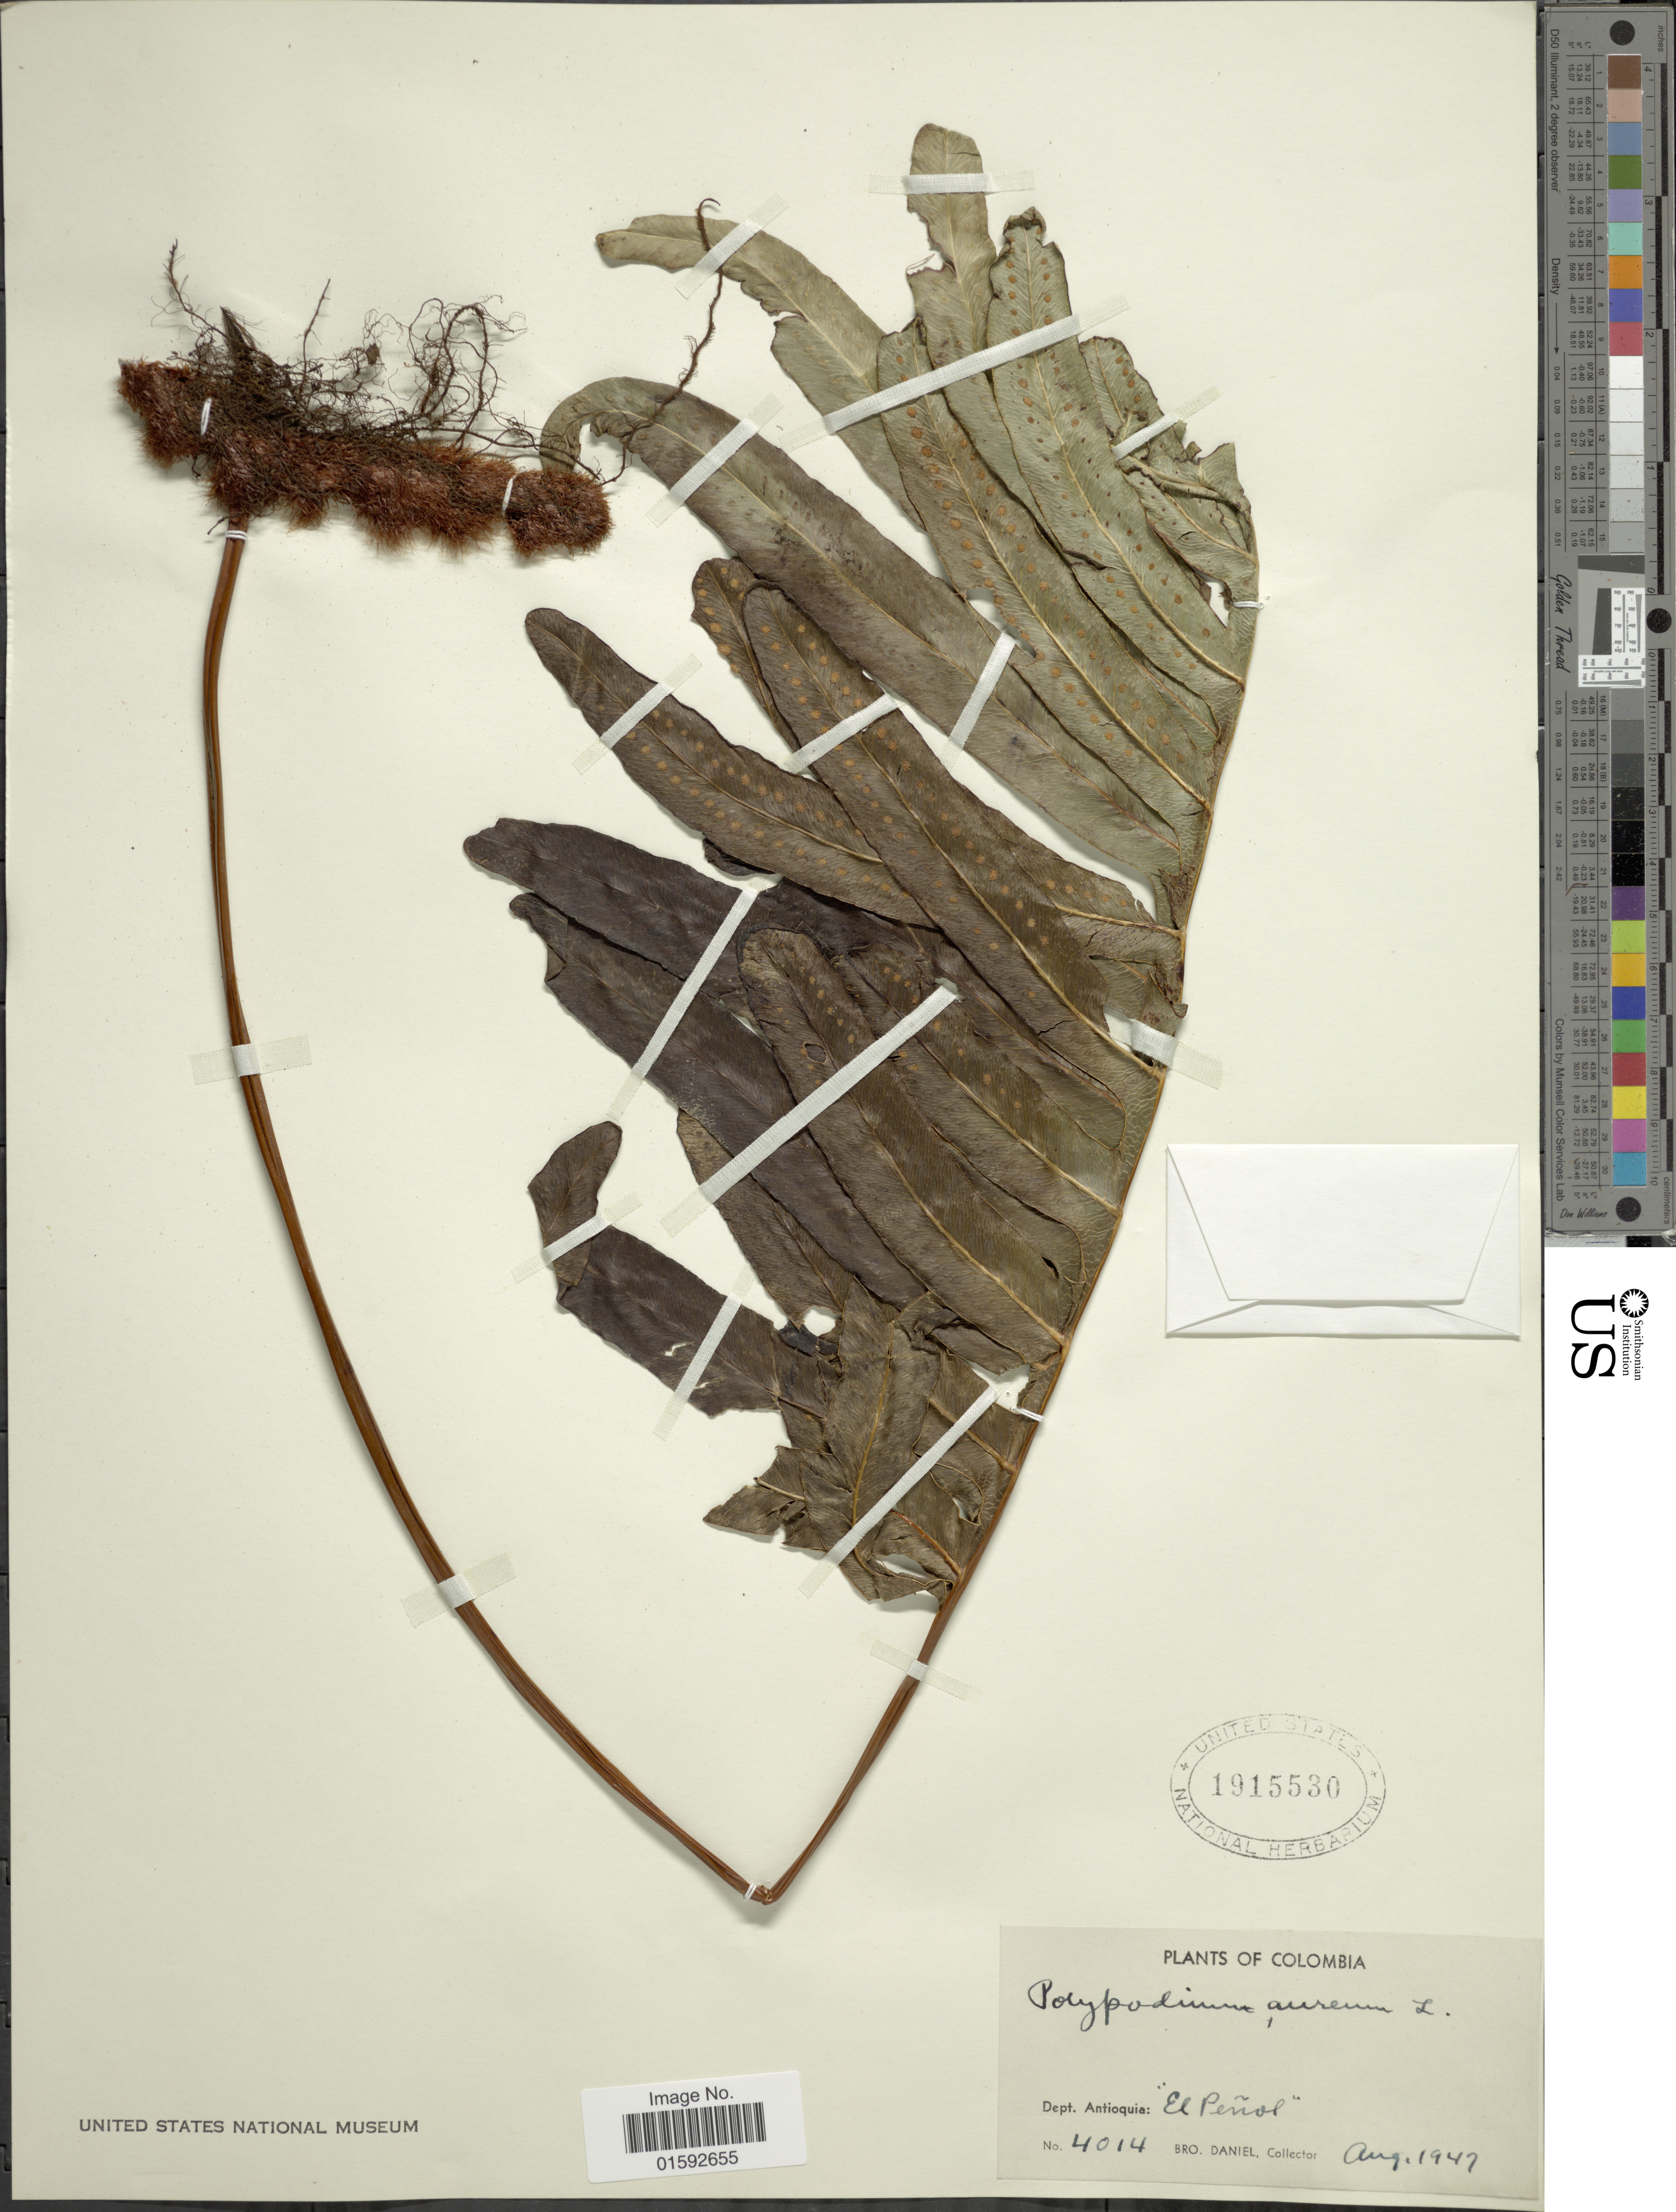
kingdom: Plantae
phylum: Tracheophyta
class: Polypodiopsida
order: Polypodiales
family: Polypodiaceae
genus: Phlebodium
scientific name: Phlebodium pseudoaureum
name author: (Cav.) Lellinger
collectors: Bro. Daniel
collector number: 4014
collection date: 1947-08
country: Colombia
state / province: Antioquia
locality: El Peñol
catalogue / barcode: US 1915530